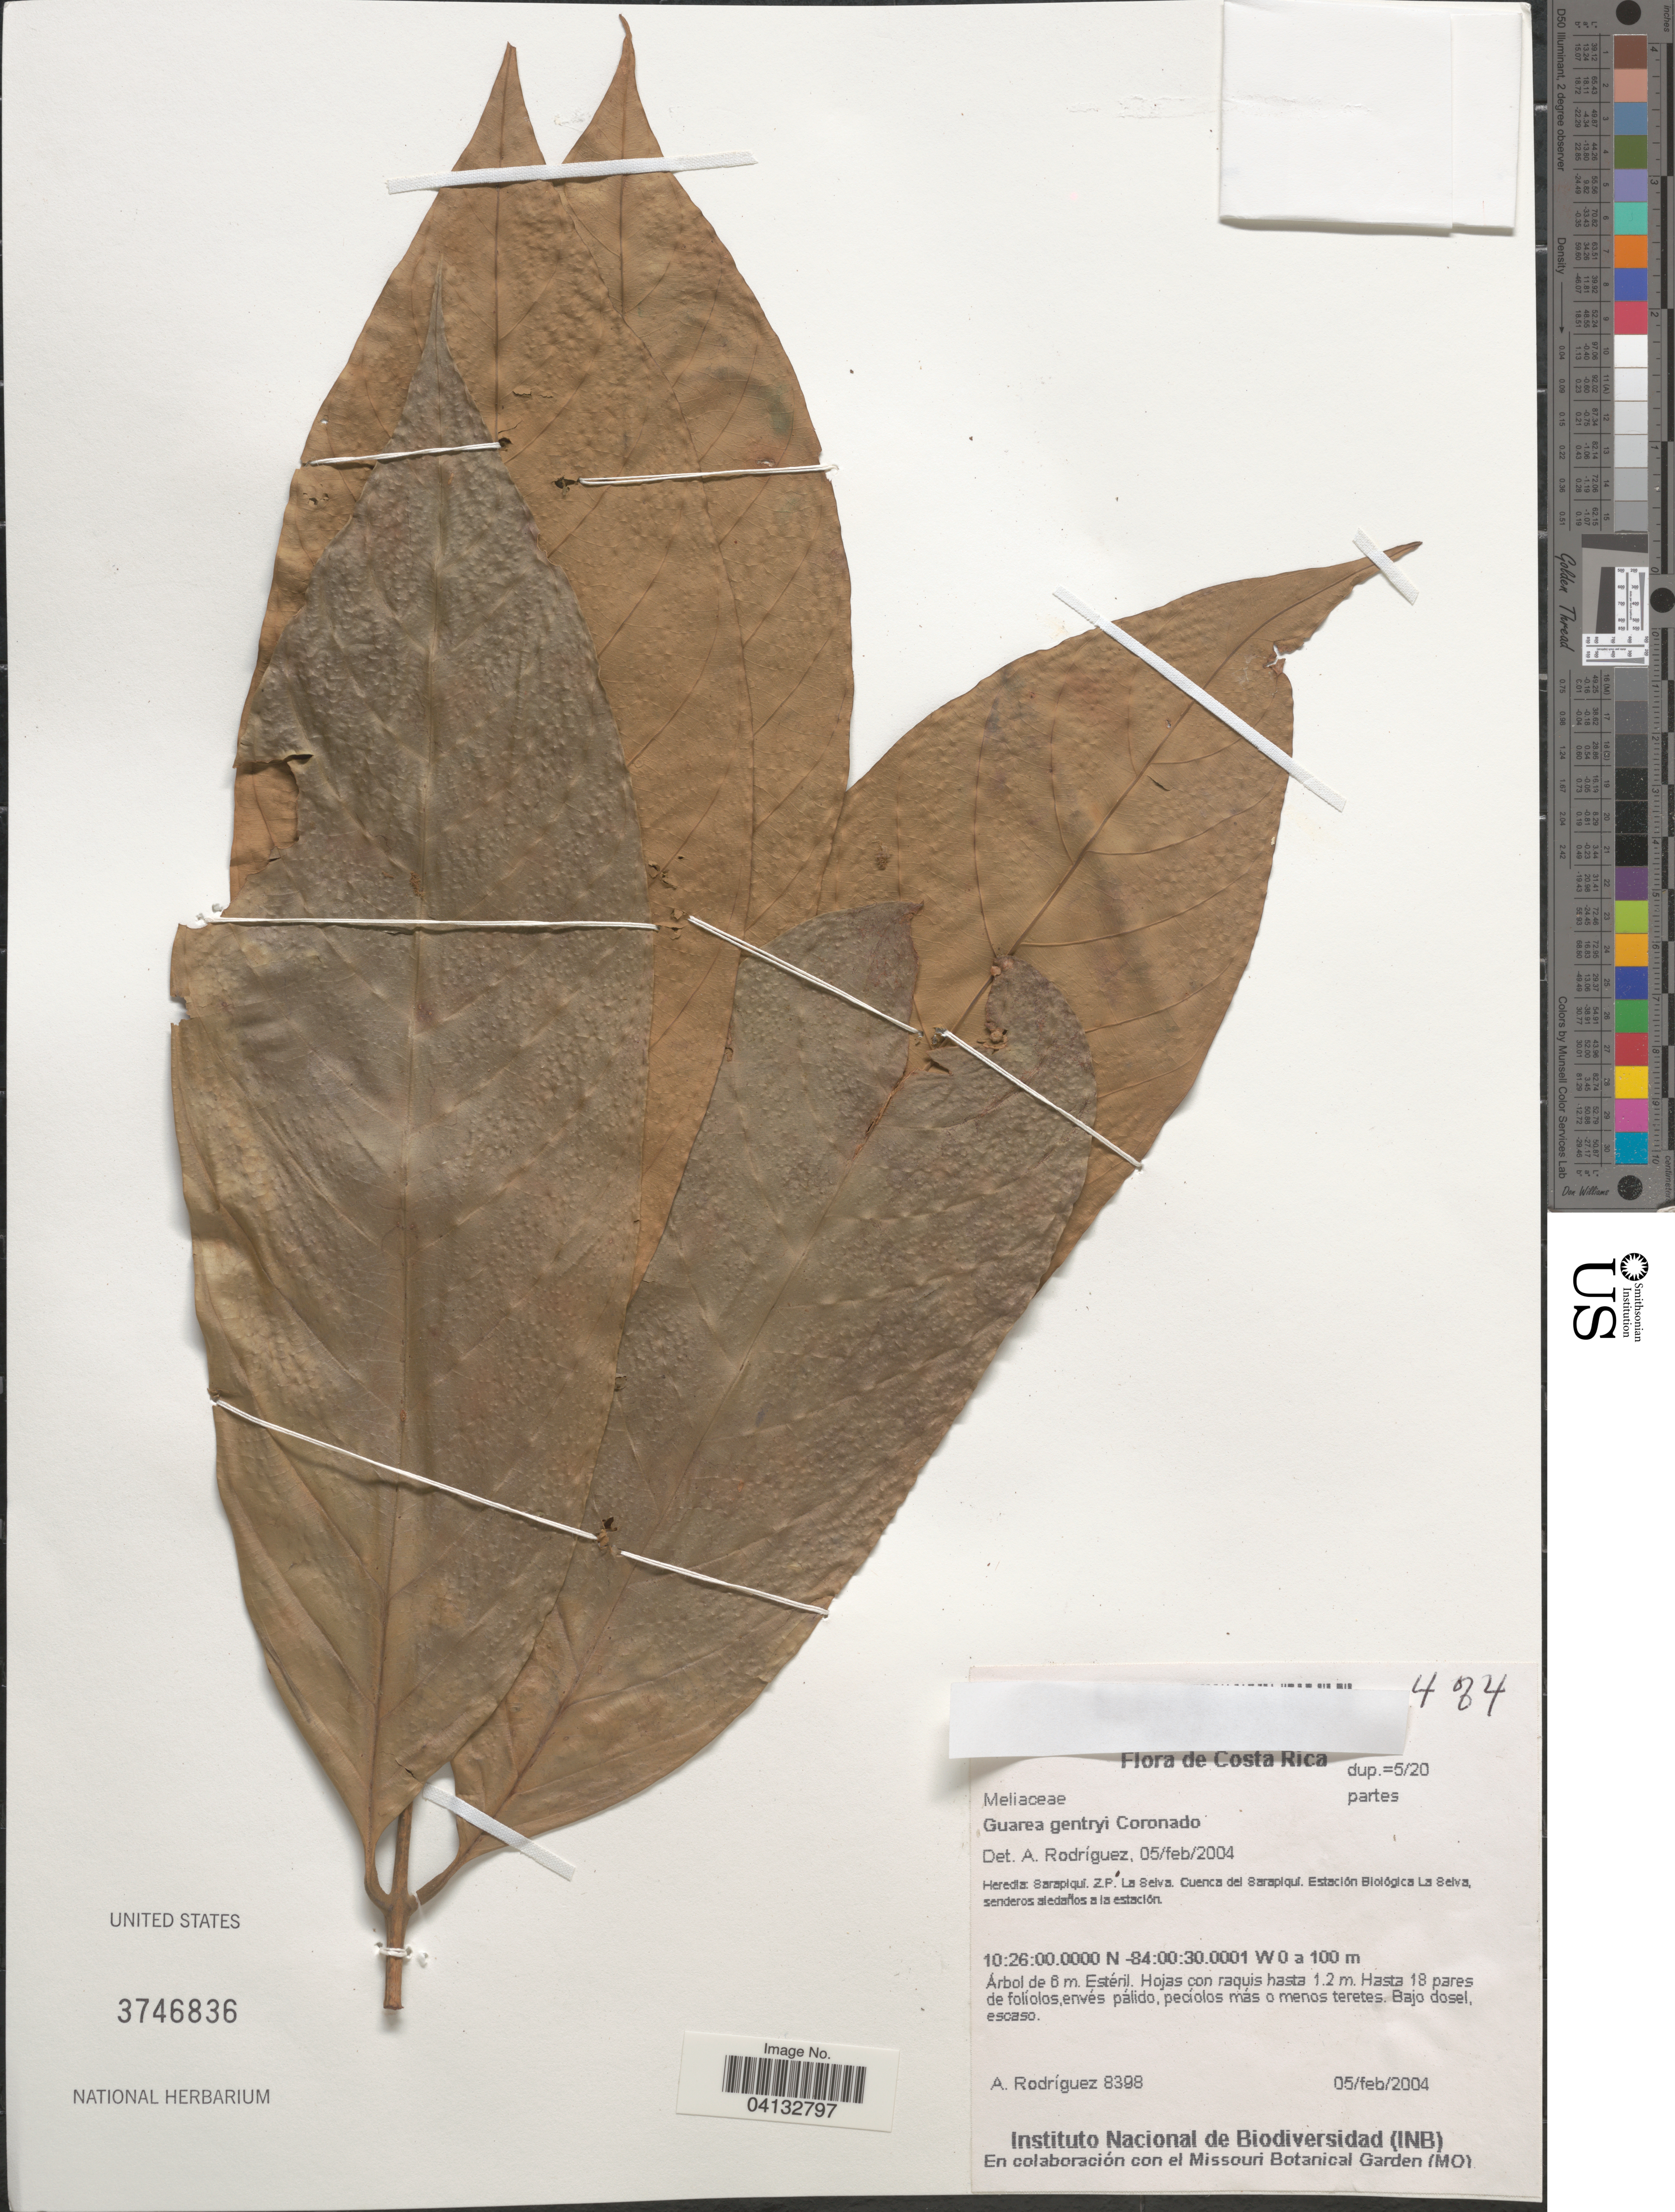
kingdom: Plantae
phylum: Tracheophyta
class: Magnoliopsida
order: Sapindales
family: Meliaceae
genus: Guarea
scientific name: Guarea gentryi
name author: Coronado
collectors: A. Rodríguez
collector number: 8398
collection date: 2004-02-05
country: Costa Rica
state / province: Heredia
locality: Sarapiquí. Z.P. La Selva. Cuenca del Sarapiquí. Estación Biológical La Selva, senderos aledaños a la estación.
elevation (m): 0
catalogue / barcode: US 3746836